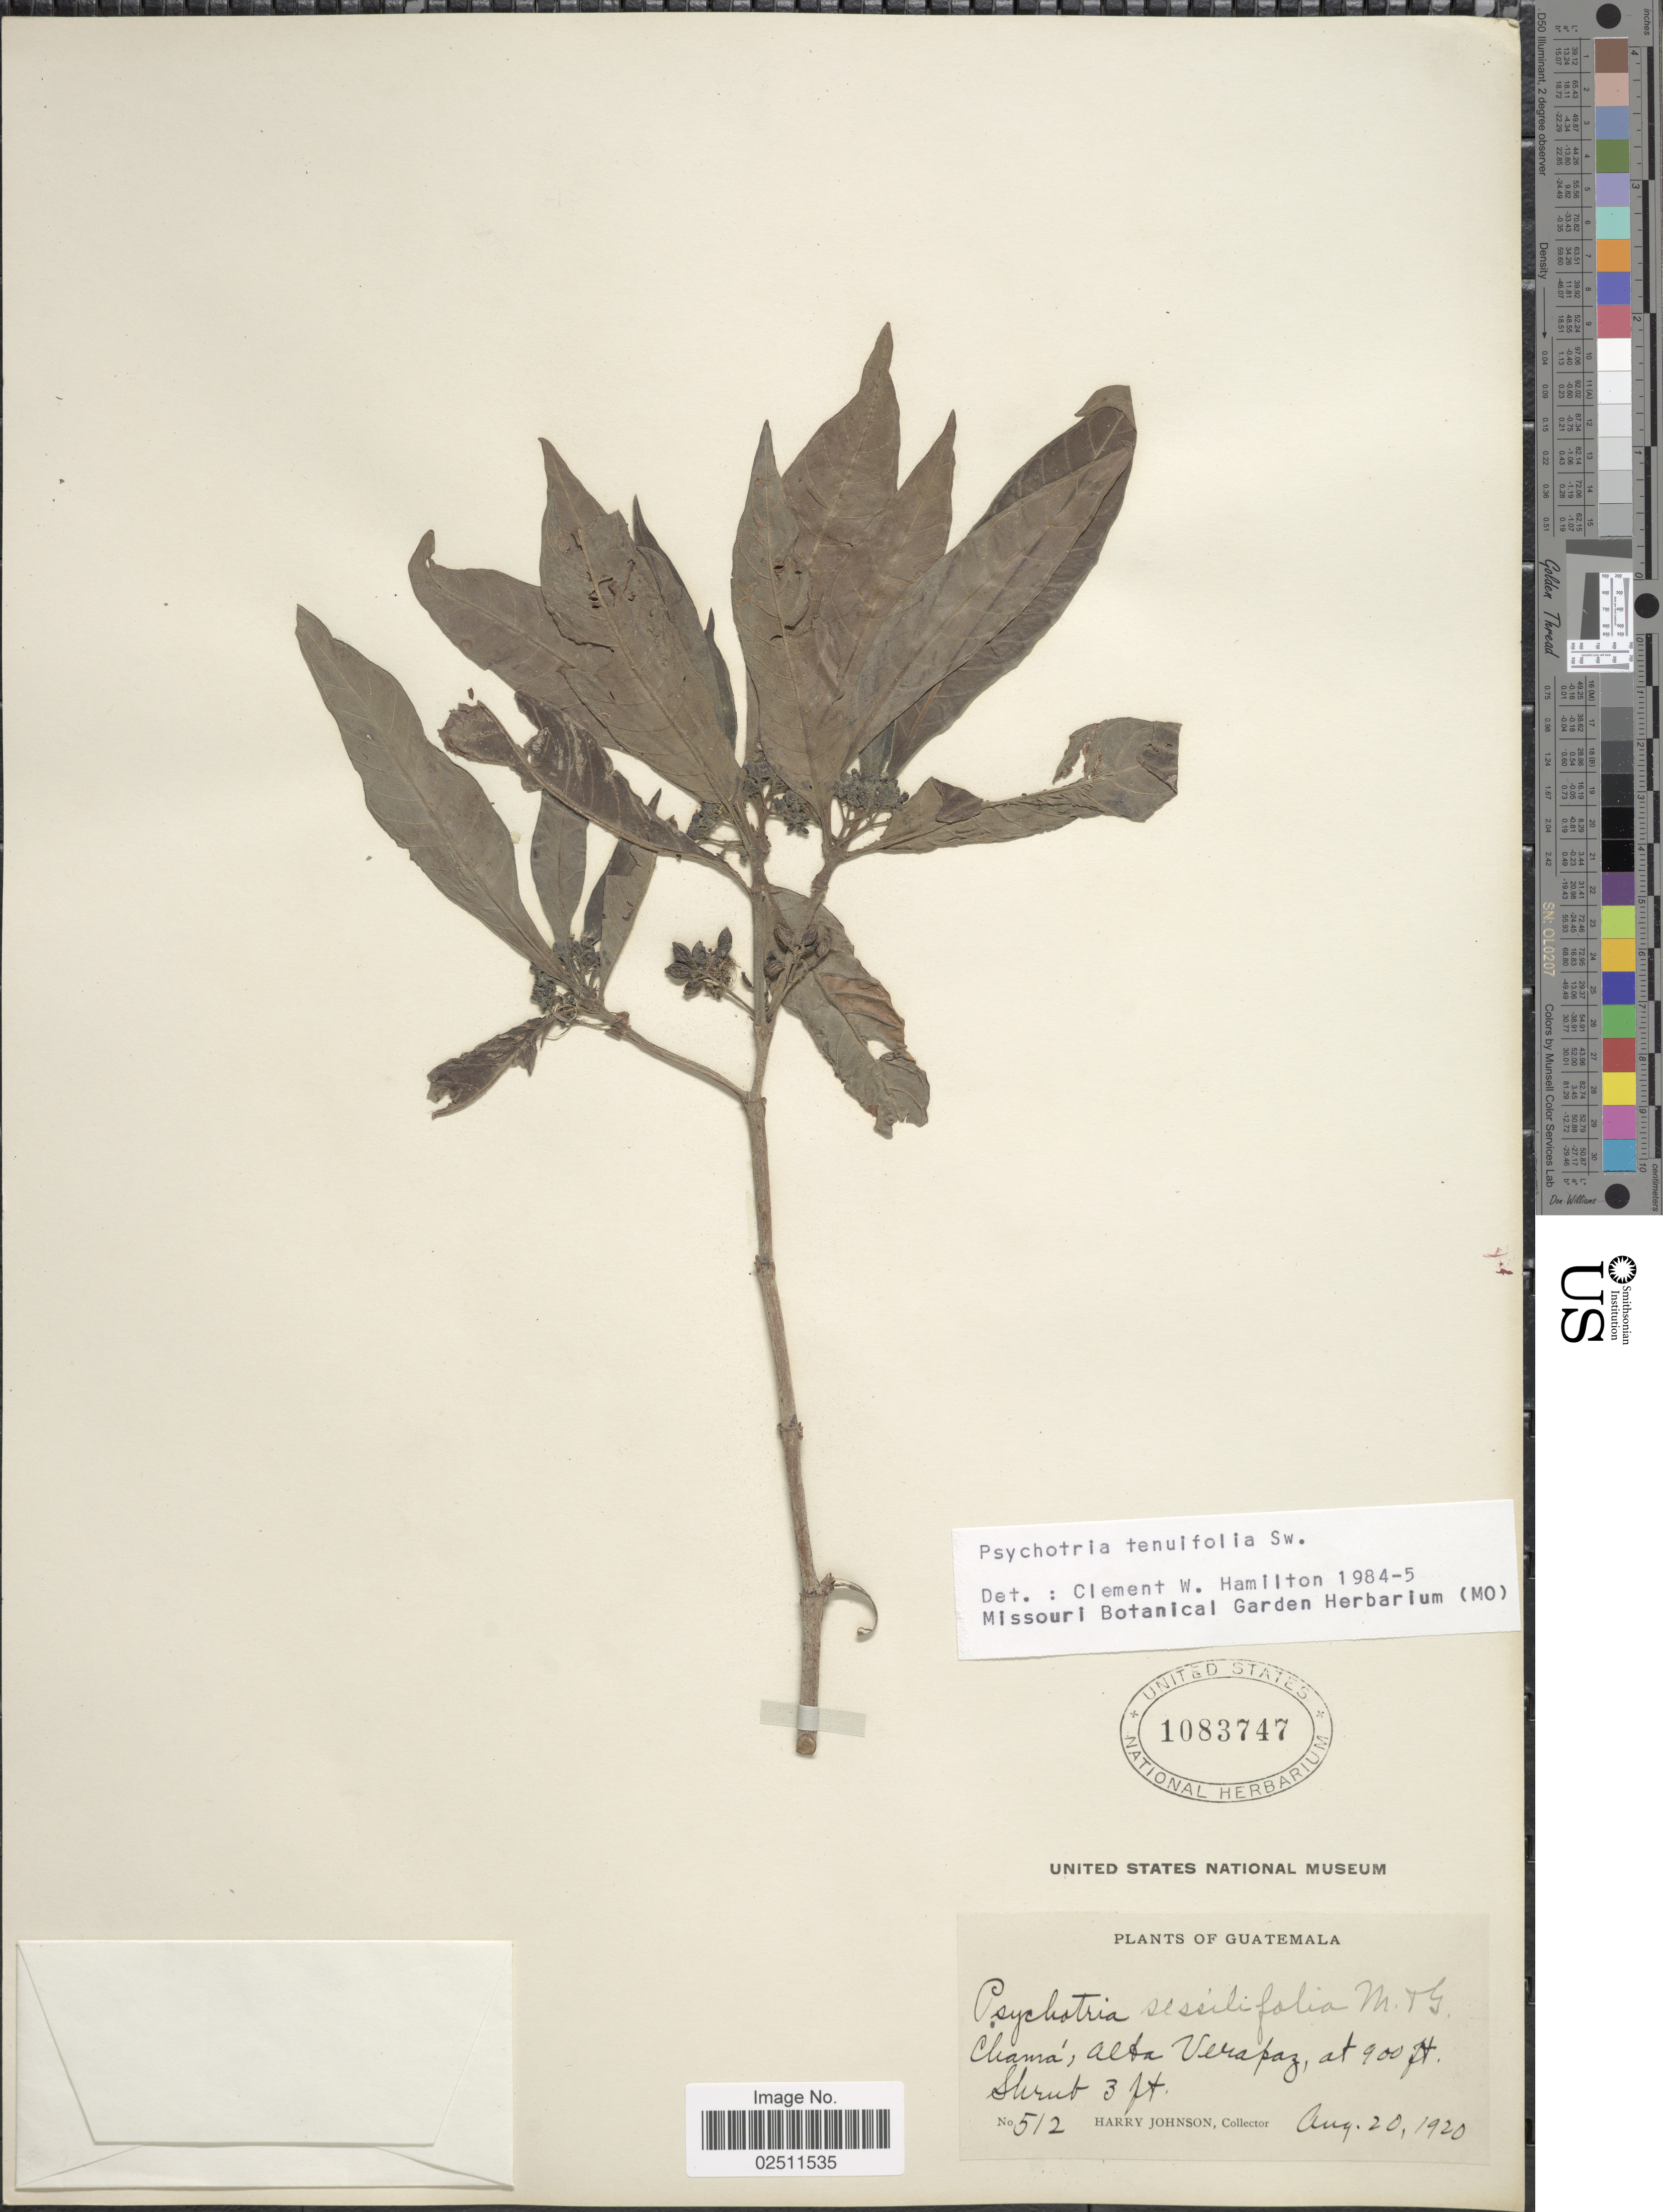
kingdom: Plantae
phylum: Tracheophyta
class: Magnoliopsida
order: Gentianales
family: Rubiaceae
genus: Psychotria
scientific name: Psychotria tenuifolia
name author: Sw.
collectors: H. Johnson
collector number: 512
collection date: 1920-08-20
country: Guatemala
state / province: Alta Verapaz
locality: Chama, Alta Verapaz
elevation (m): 274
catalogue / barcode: US 1083747